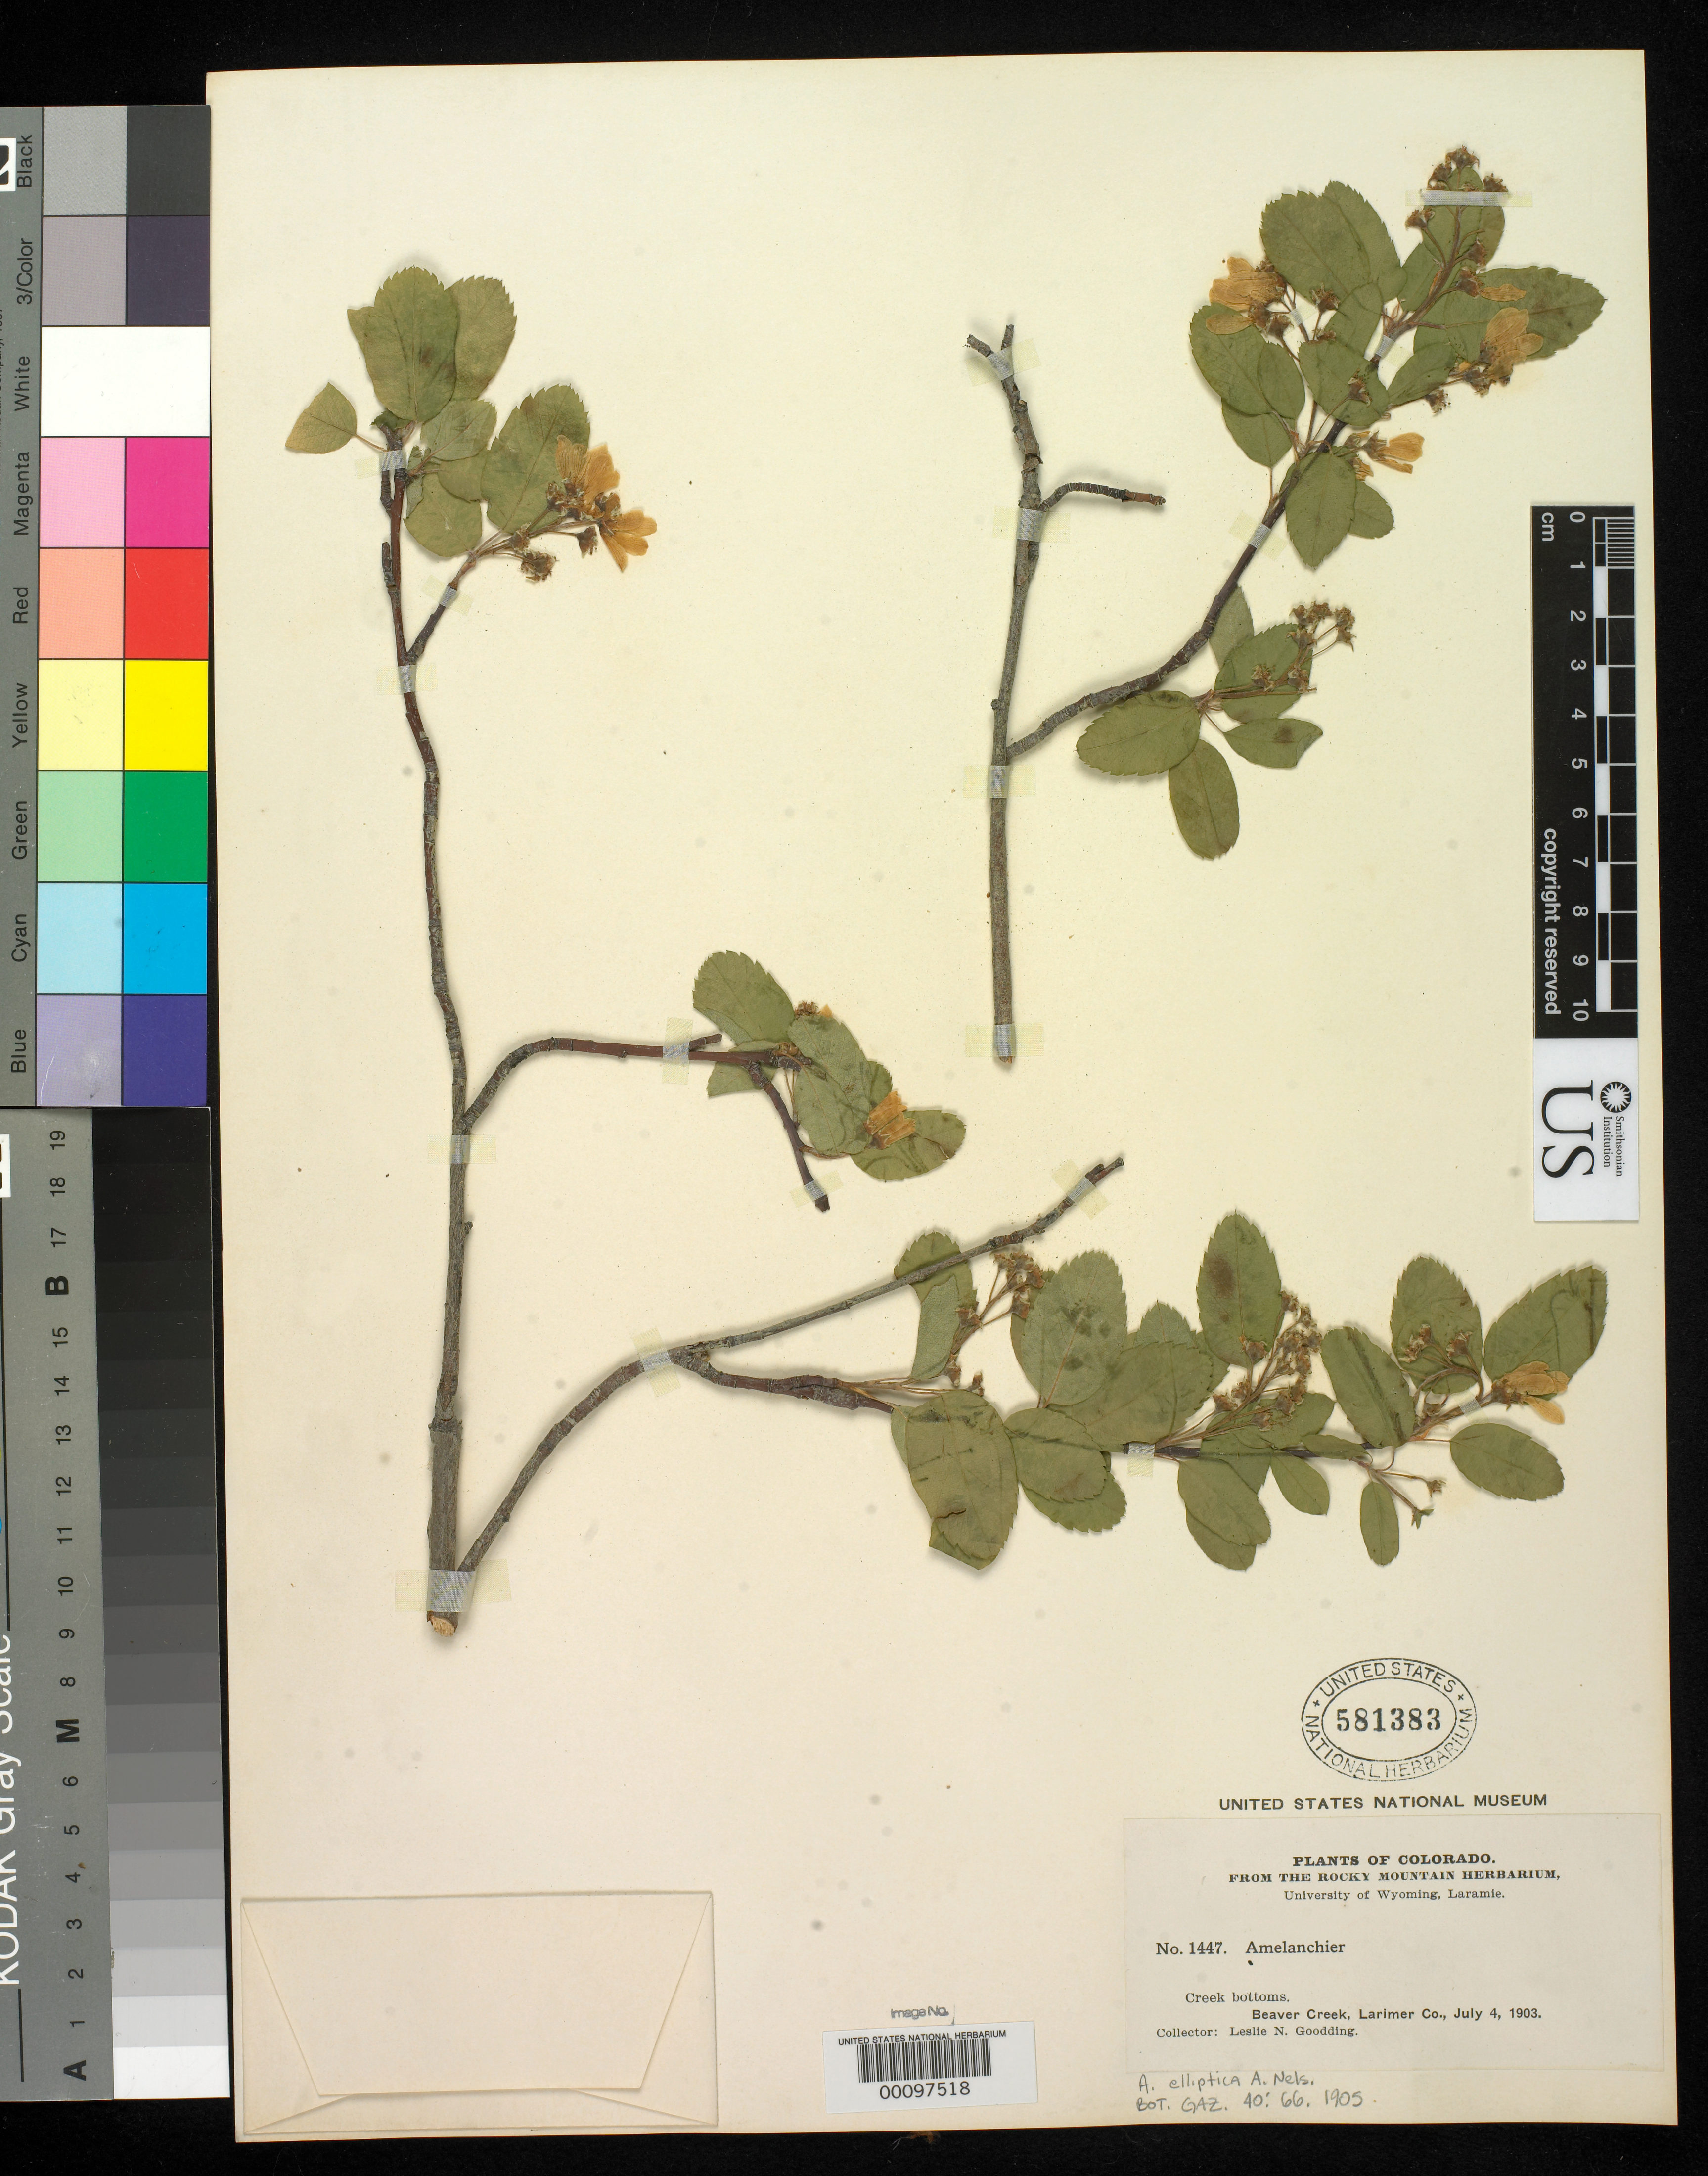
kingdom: Plantae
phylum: Tracheophyta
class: Magnoliopsida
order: Rosales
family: Rosaceae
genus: Amelanchier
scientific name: Amelanchier elliptica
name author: A. Nelson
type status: Isotype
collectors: L. N. Goodding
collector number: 1447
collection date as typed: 04 Jul 1903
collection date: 1903-07-04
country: United States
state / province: Colorado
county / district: Larimer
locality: Beaver Creek.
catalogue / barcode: US 581383